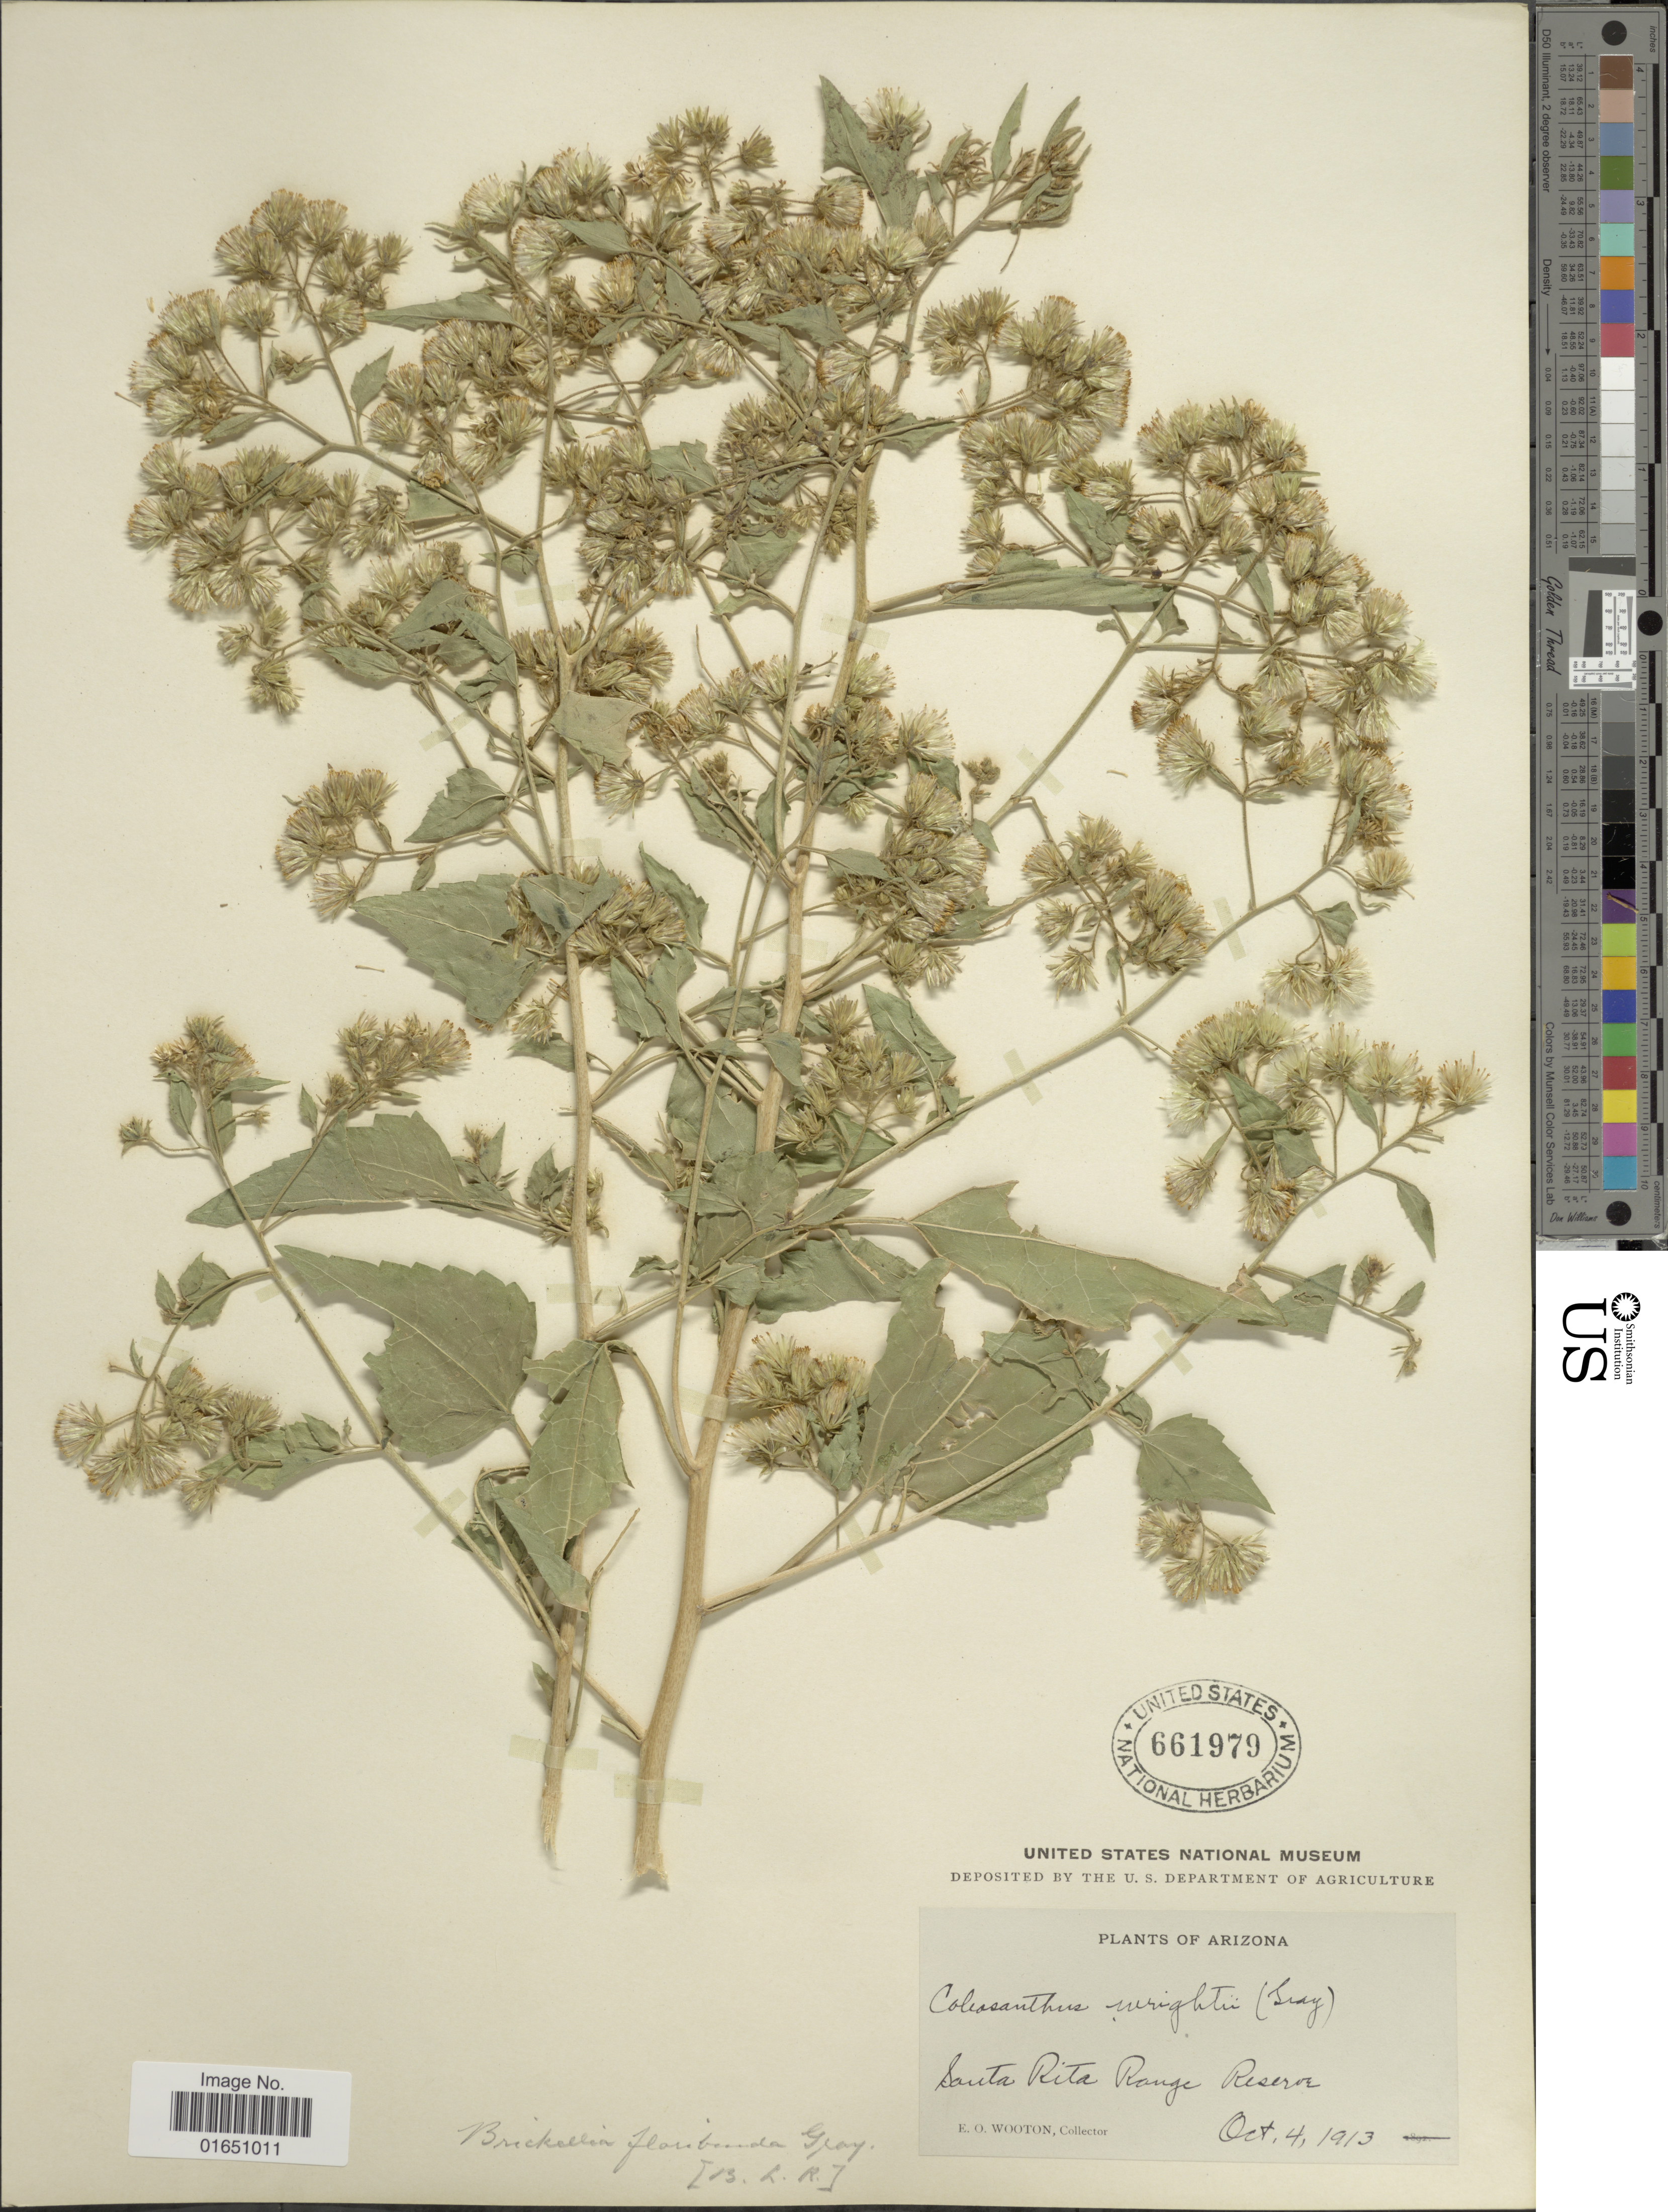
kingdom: Plantae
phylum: Tracheophyta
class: Magnoliopsida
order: Asterales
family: Asteraceae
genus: Brickellia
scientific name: Brickellia floribunda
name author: A. Gray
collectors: E. O. Wooton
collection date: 1913-10-04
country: United States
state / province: Arizona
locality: Santa Rita Range Reserve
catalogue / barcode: US 661979